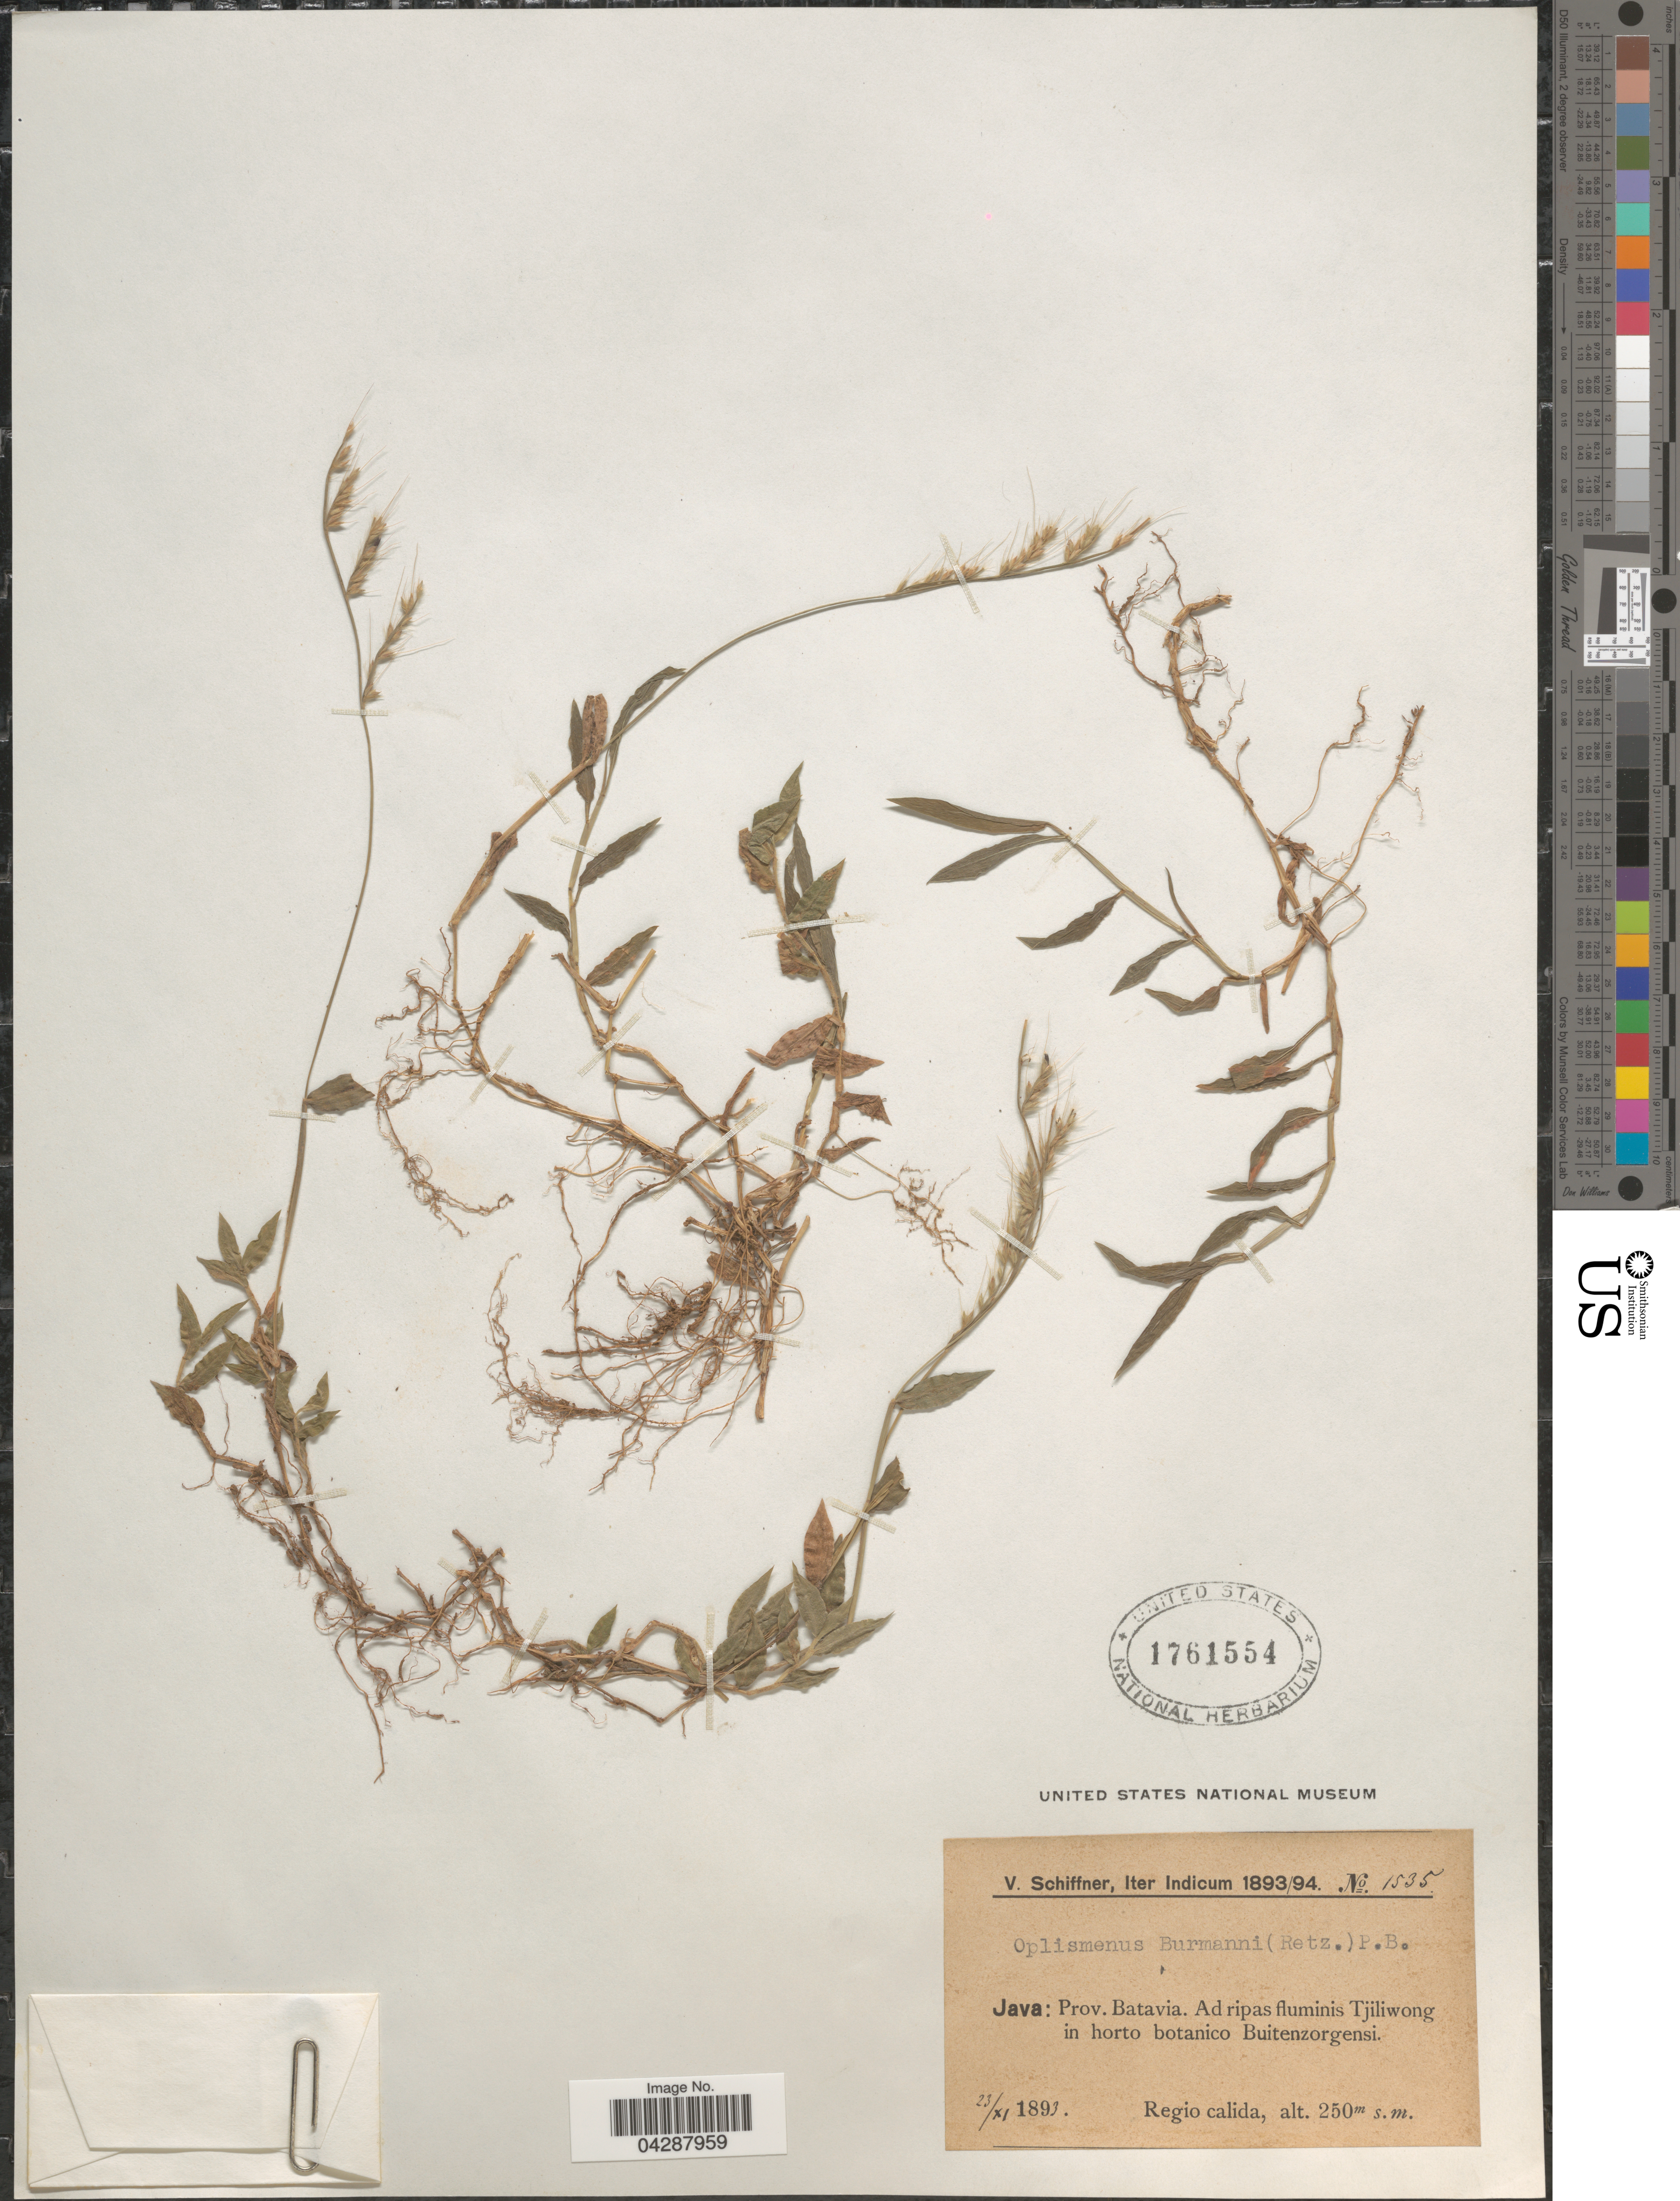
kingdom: Plantae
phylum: Tracheophyta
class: Liliopsida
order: Poales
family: Poaceae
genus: Oplismenus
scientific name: Oplismenus burmannii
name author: (Retz.) P. Beauv.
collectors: V. Schiffner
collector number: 1535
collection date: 1893-11-23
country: Indonesia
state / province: Java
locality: Iter Indicum 1893/94. Prov. Batavia. Ad ripas fluminis Tjiliwong in horto botanico Buitenzorgensi. Regio calida.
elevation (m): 250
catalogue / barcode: US 1761554